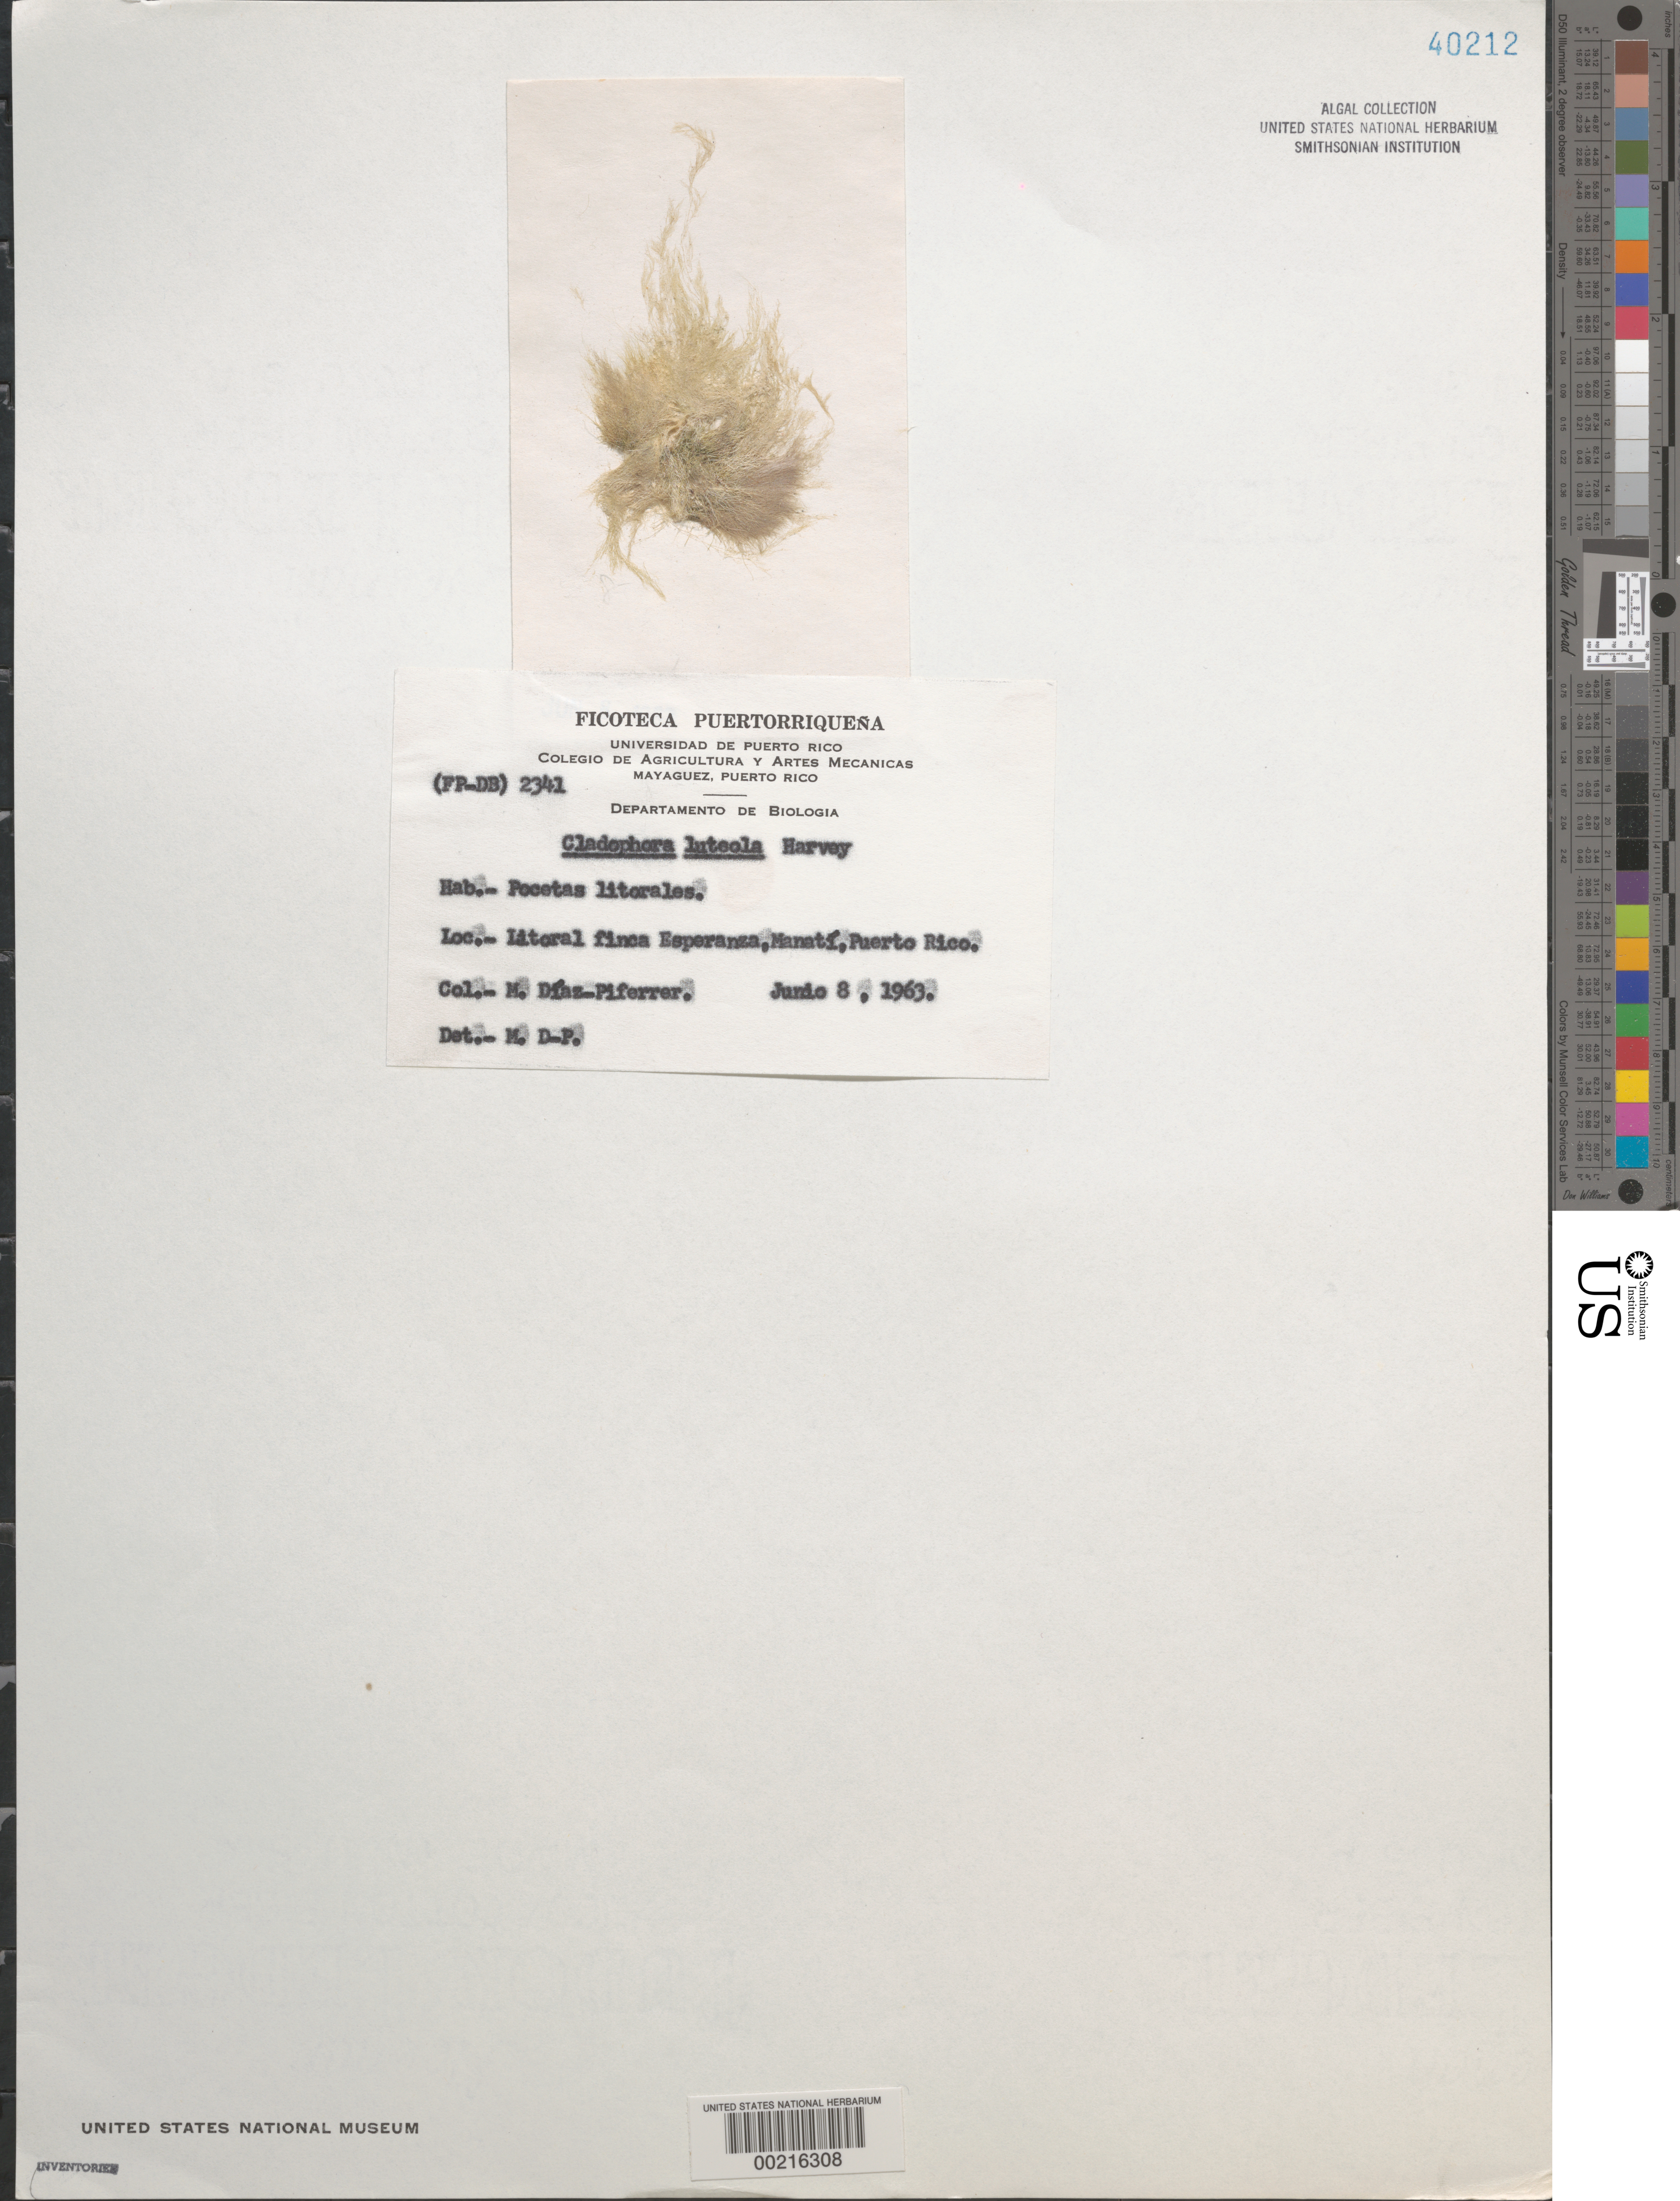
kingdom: Plantae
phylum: Chlorophyta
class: Ulvophyceae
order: Cladophorales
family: Cladophoraceae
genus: Cladophora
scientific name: Cladophora dalmatica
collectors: M. Diaz-Piferrer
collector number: (fp-db) 2341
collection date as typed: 08 Jun 1963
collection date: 1963-06-08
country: Puerto Rico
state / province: Manati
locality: Esperanza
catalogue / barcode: US 40212